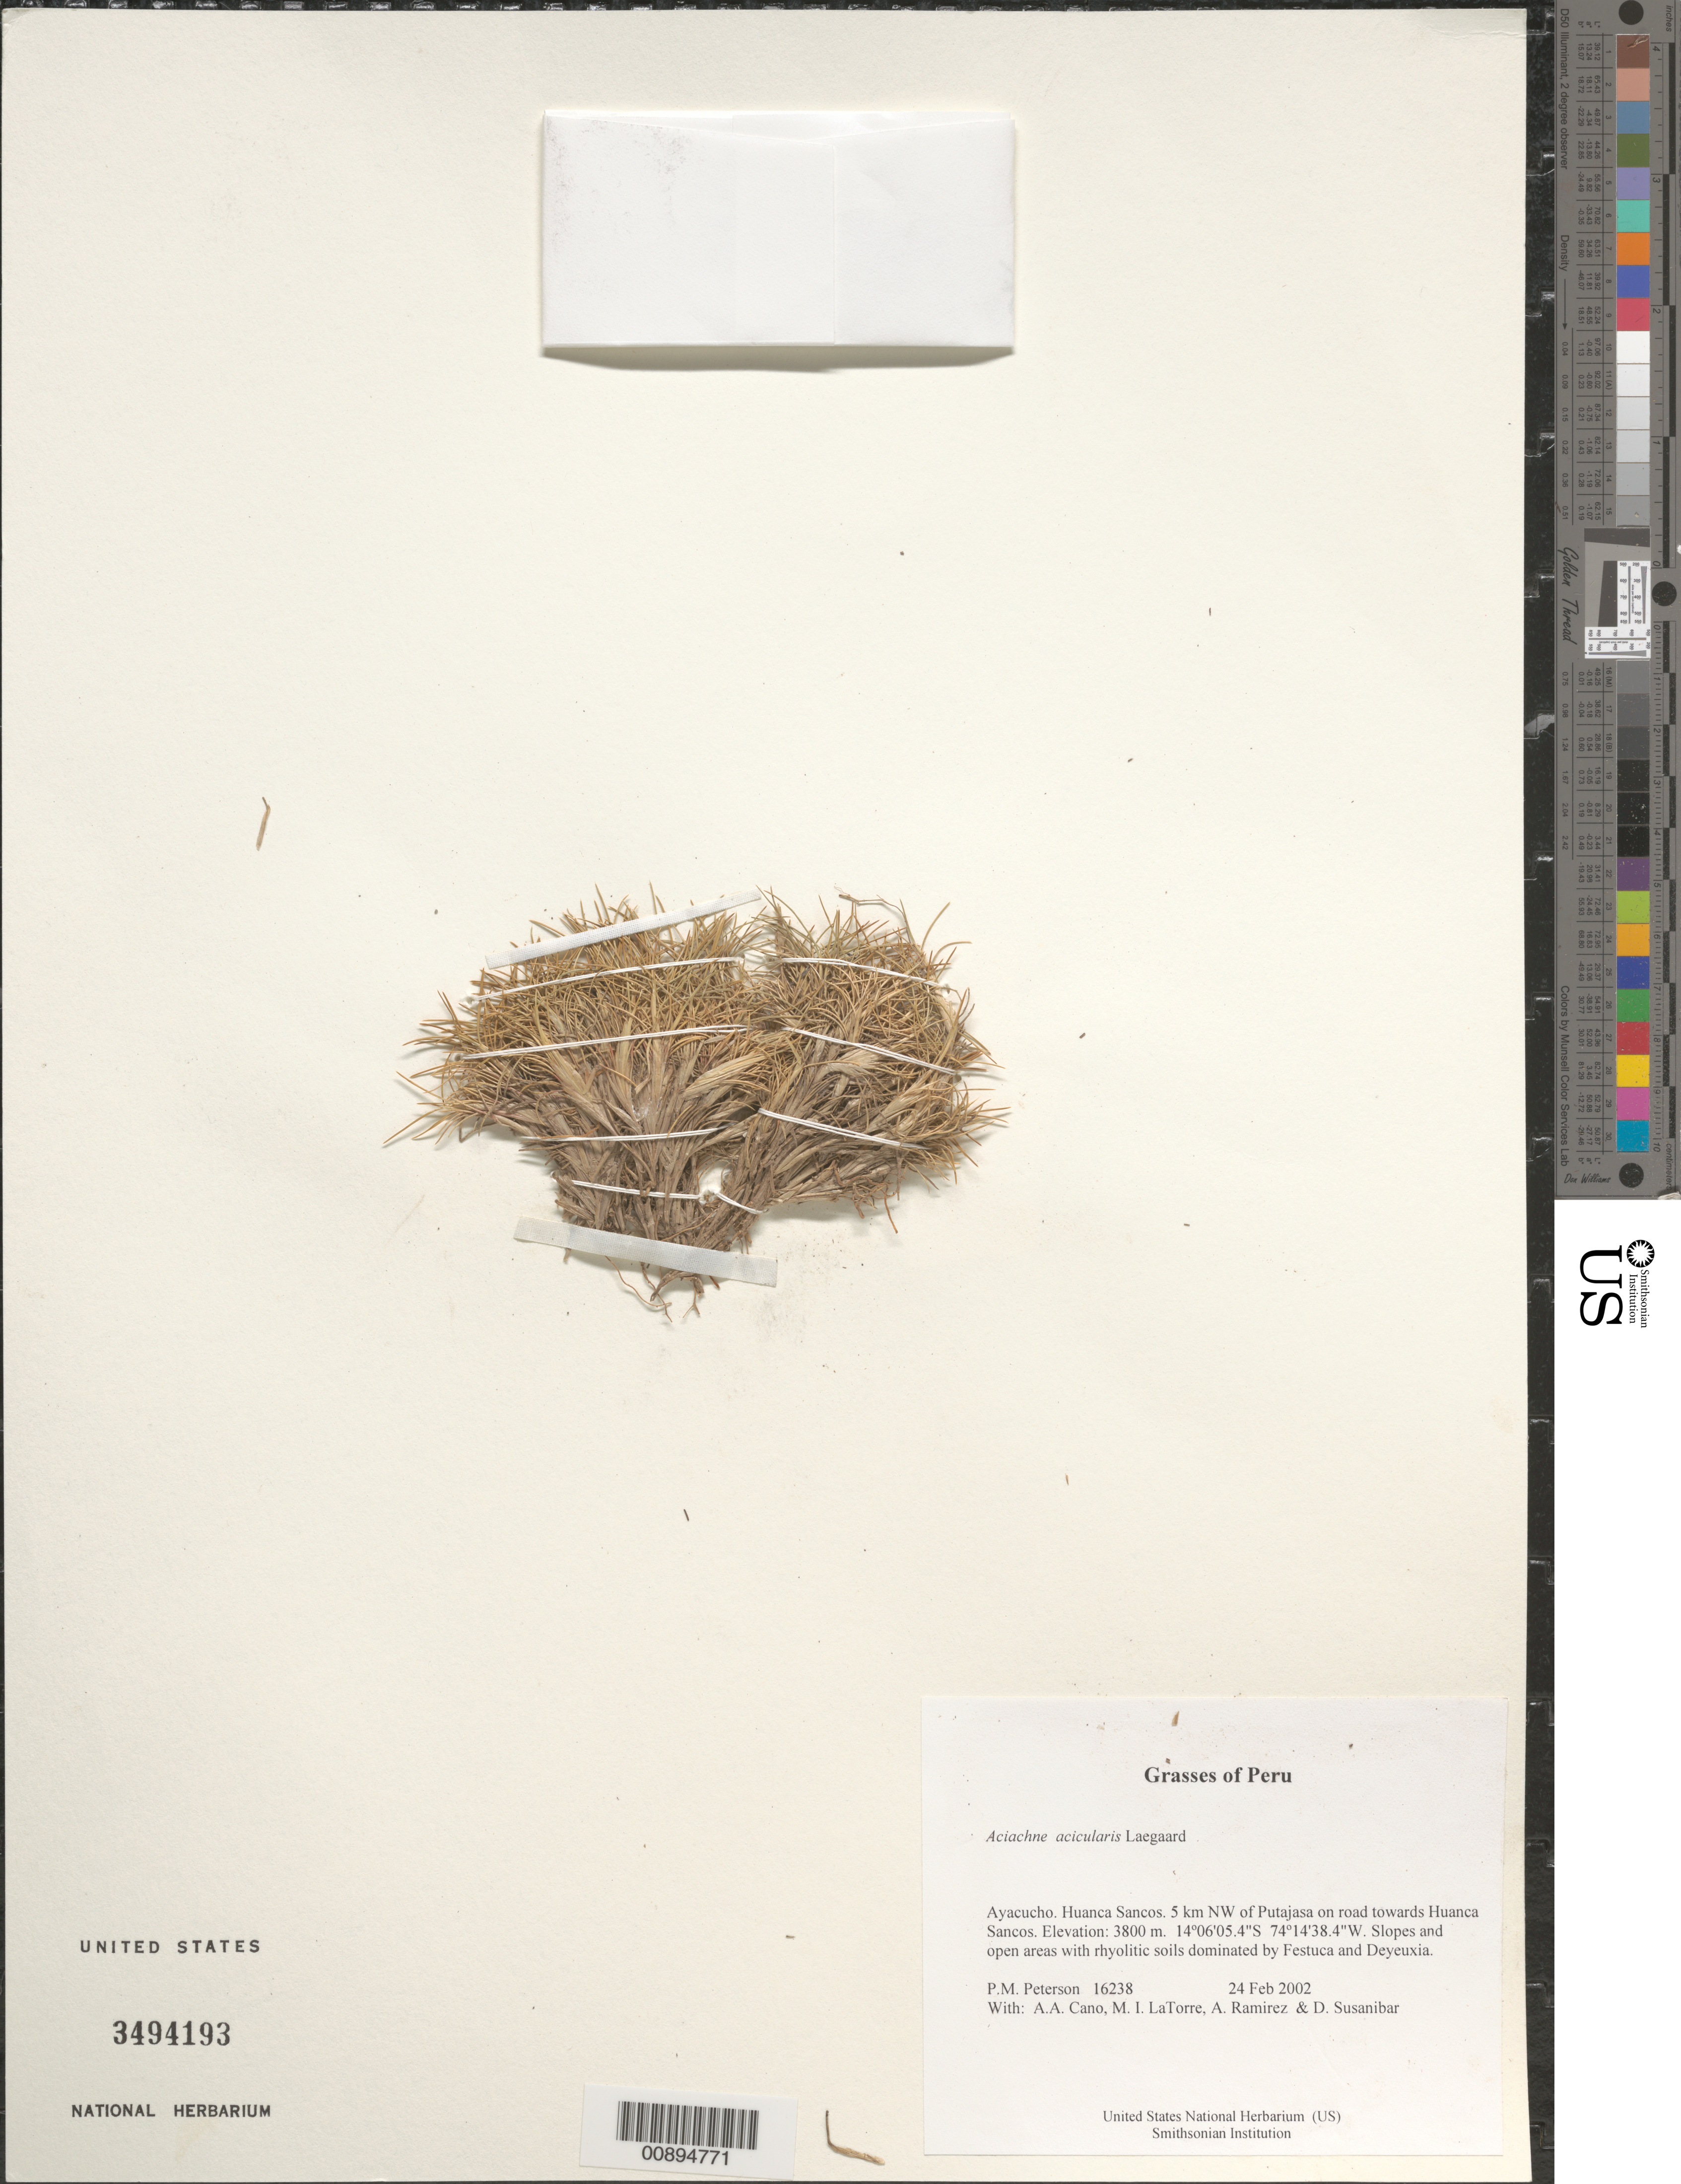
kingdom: Plantae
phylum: Tracheophyta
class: Liliopsida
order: Poales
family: Poaceae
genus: Aciachne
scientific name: Aciachne acicularis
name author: Lægaard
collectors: P. M. Peterson, A. Cano, M. I. La Torre, A. Ramírez & D. Susanibar Cruz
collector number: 16238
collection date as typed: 24 Feb 2002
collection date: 2002-02-24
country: Peru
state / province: Ayacucho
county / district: Huanca Sancos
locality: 5 km NW of Putajasa on road towards Huanca Sancos.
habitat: Slopes and open areas with rhyolitic soils dominated by ~Festuca and Deyeuxia~.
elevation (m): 3800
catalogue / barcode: US 3494193